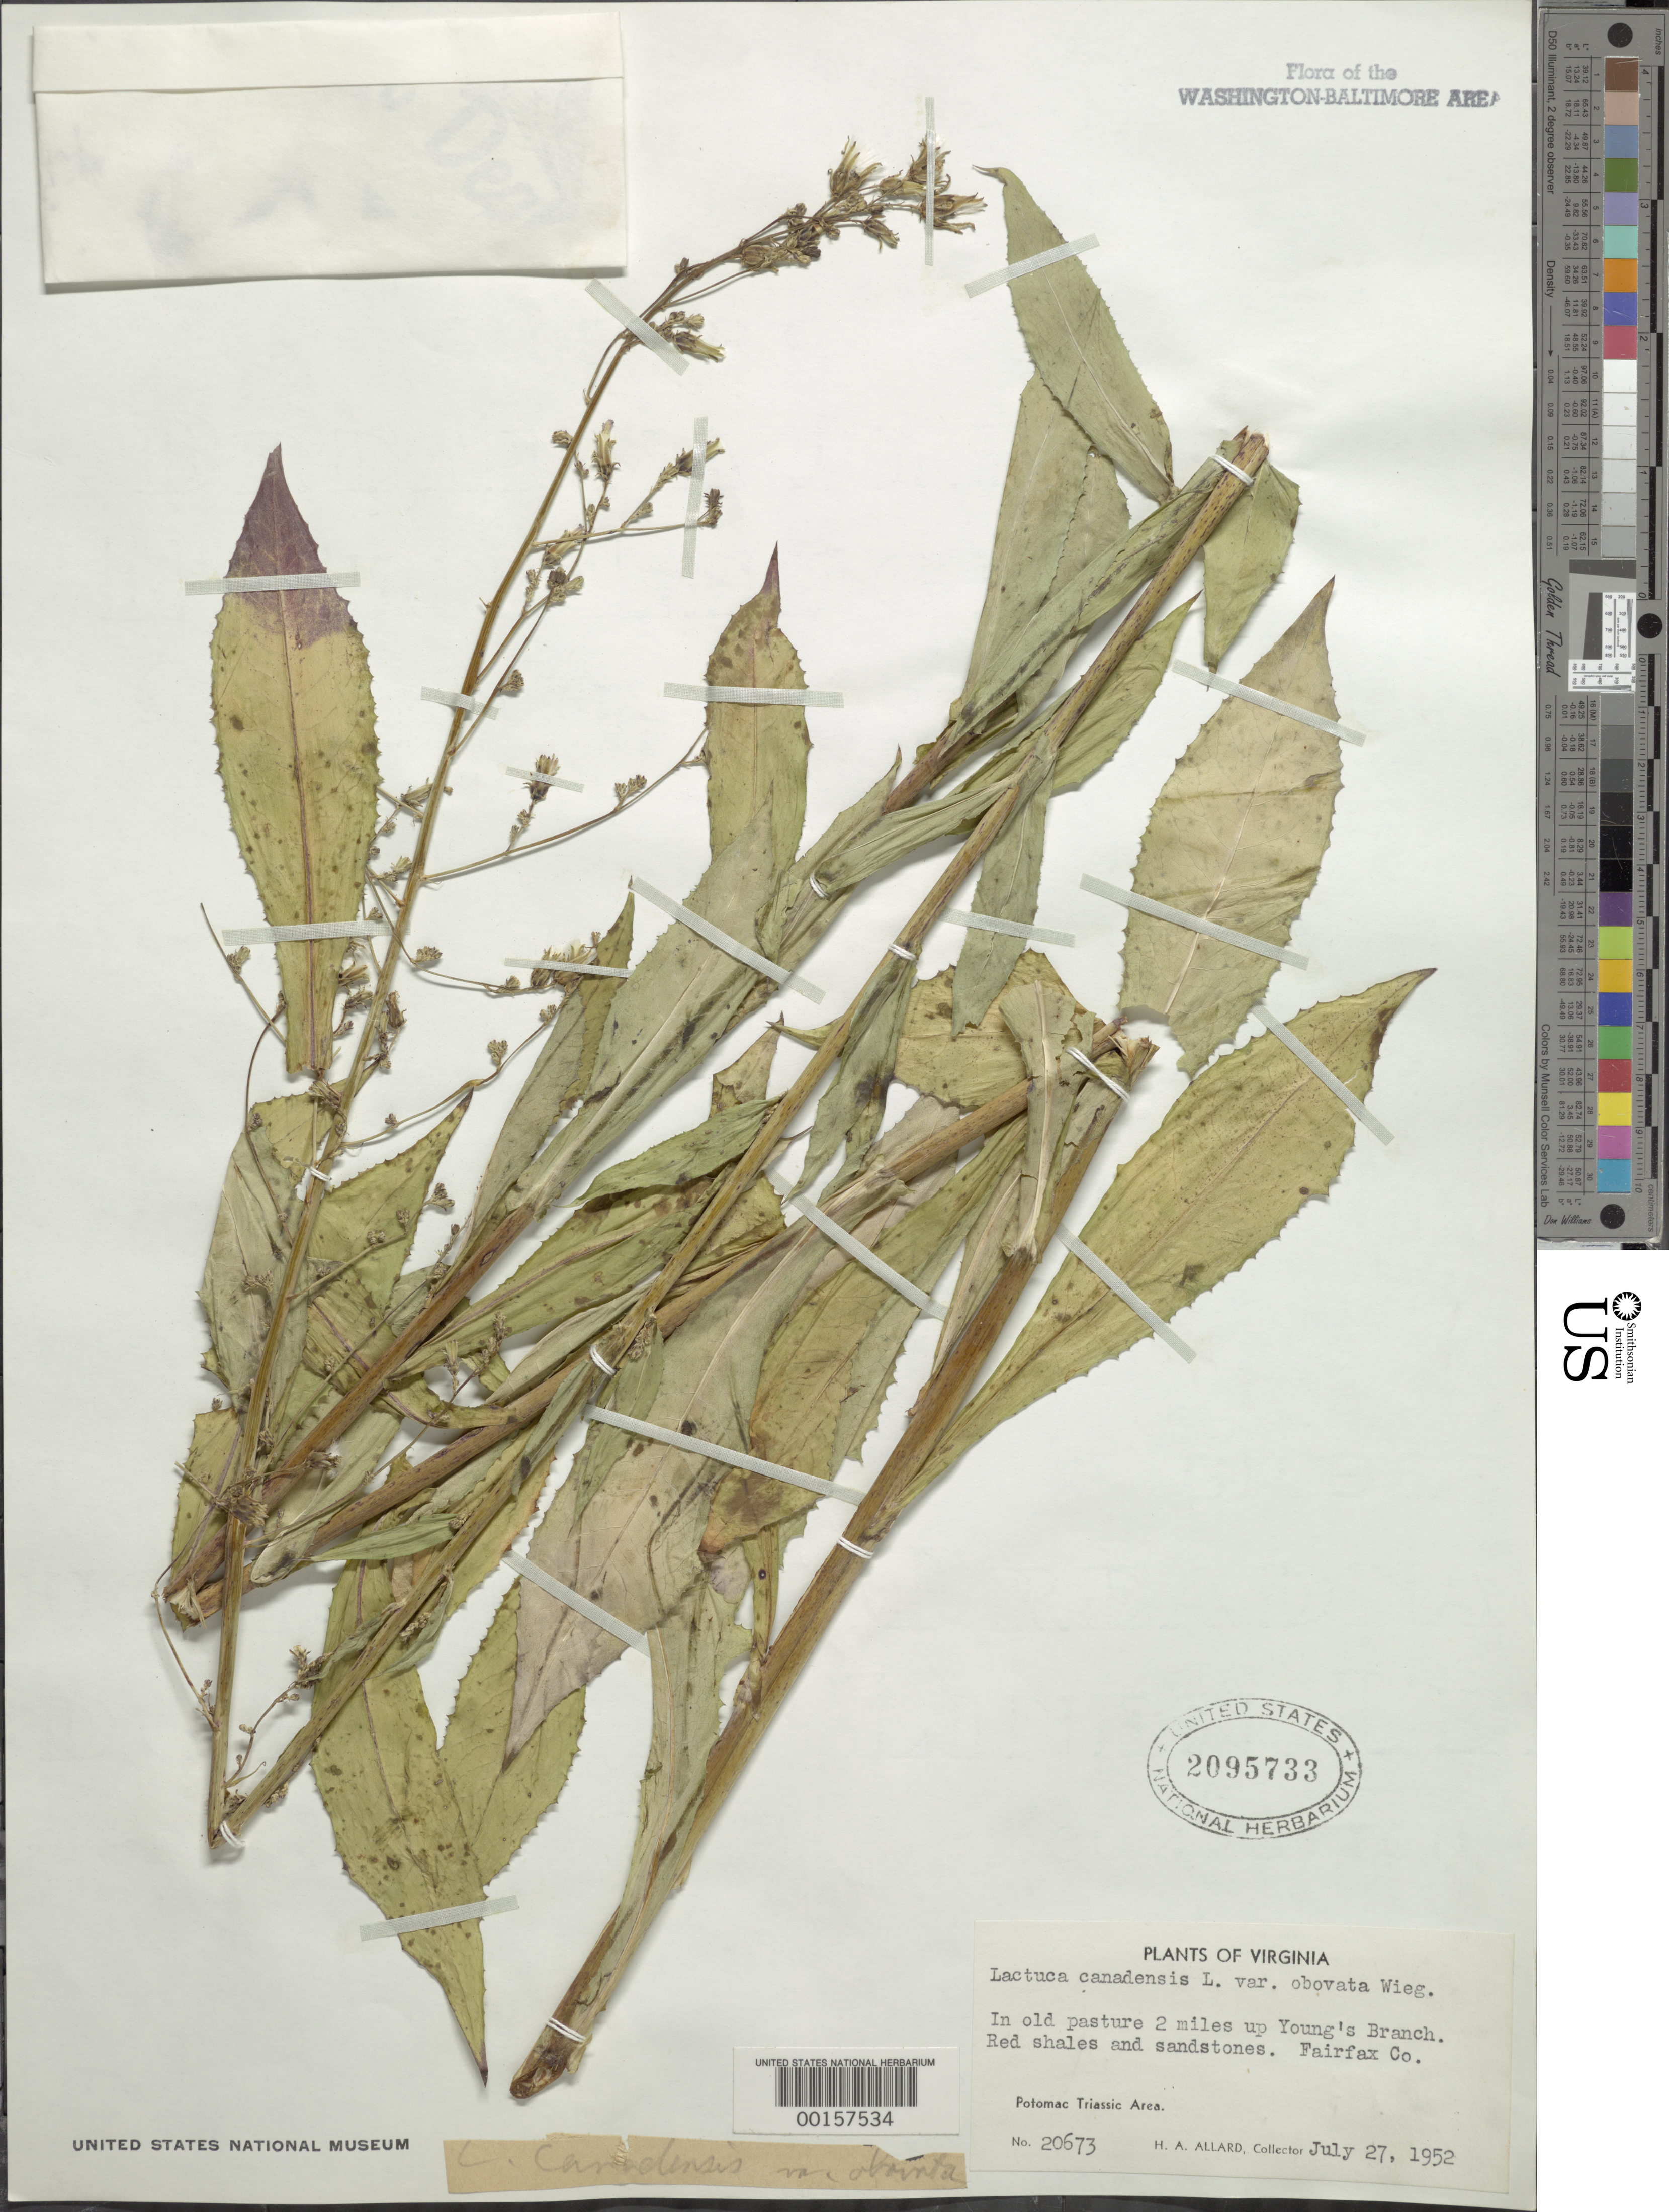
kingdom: Plantae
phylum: Tracheophyta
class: Magnoliopsida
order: Asterales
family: Asteraceae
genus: Lactuca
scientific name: Lactuca canadensis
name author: L.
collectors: H. A. Allard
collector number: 20673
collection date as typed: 27 Jul 1952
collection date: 1952-07-27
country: United States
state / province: Virginia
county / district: Fairfax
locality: Upstream on Youngs Branch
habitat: Old pasture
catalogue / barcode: US 2095733